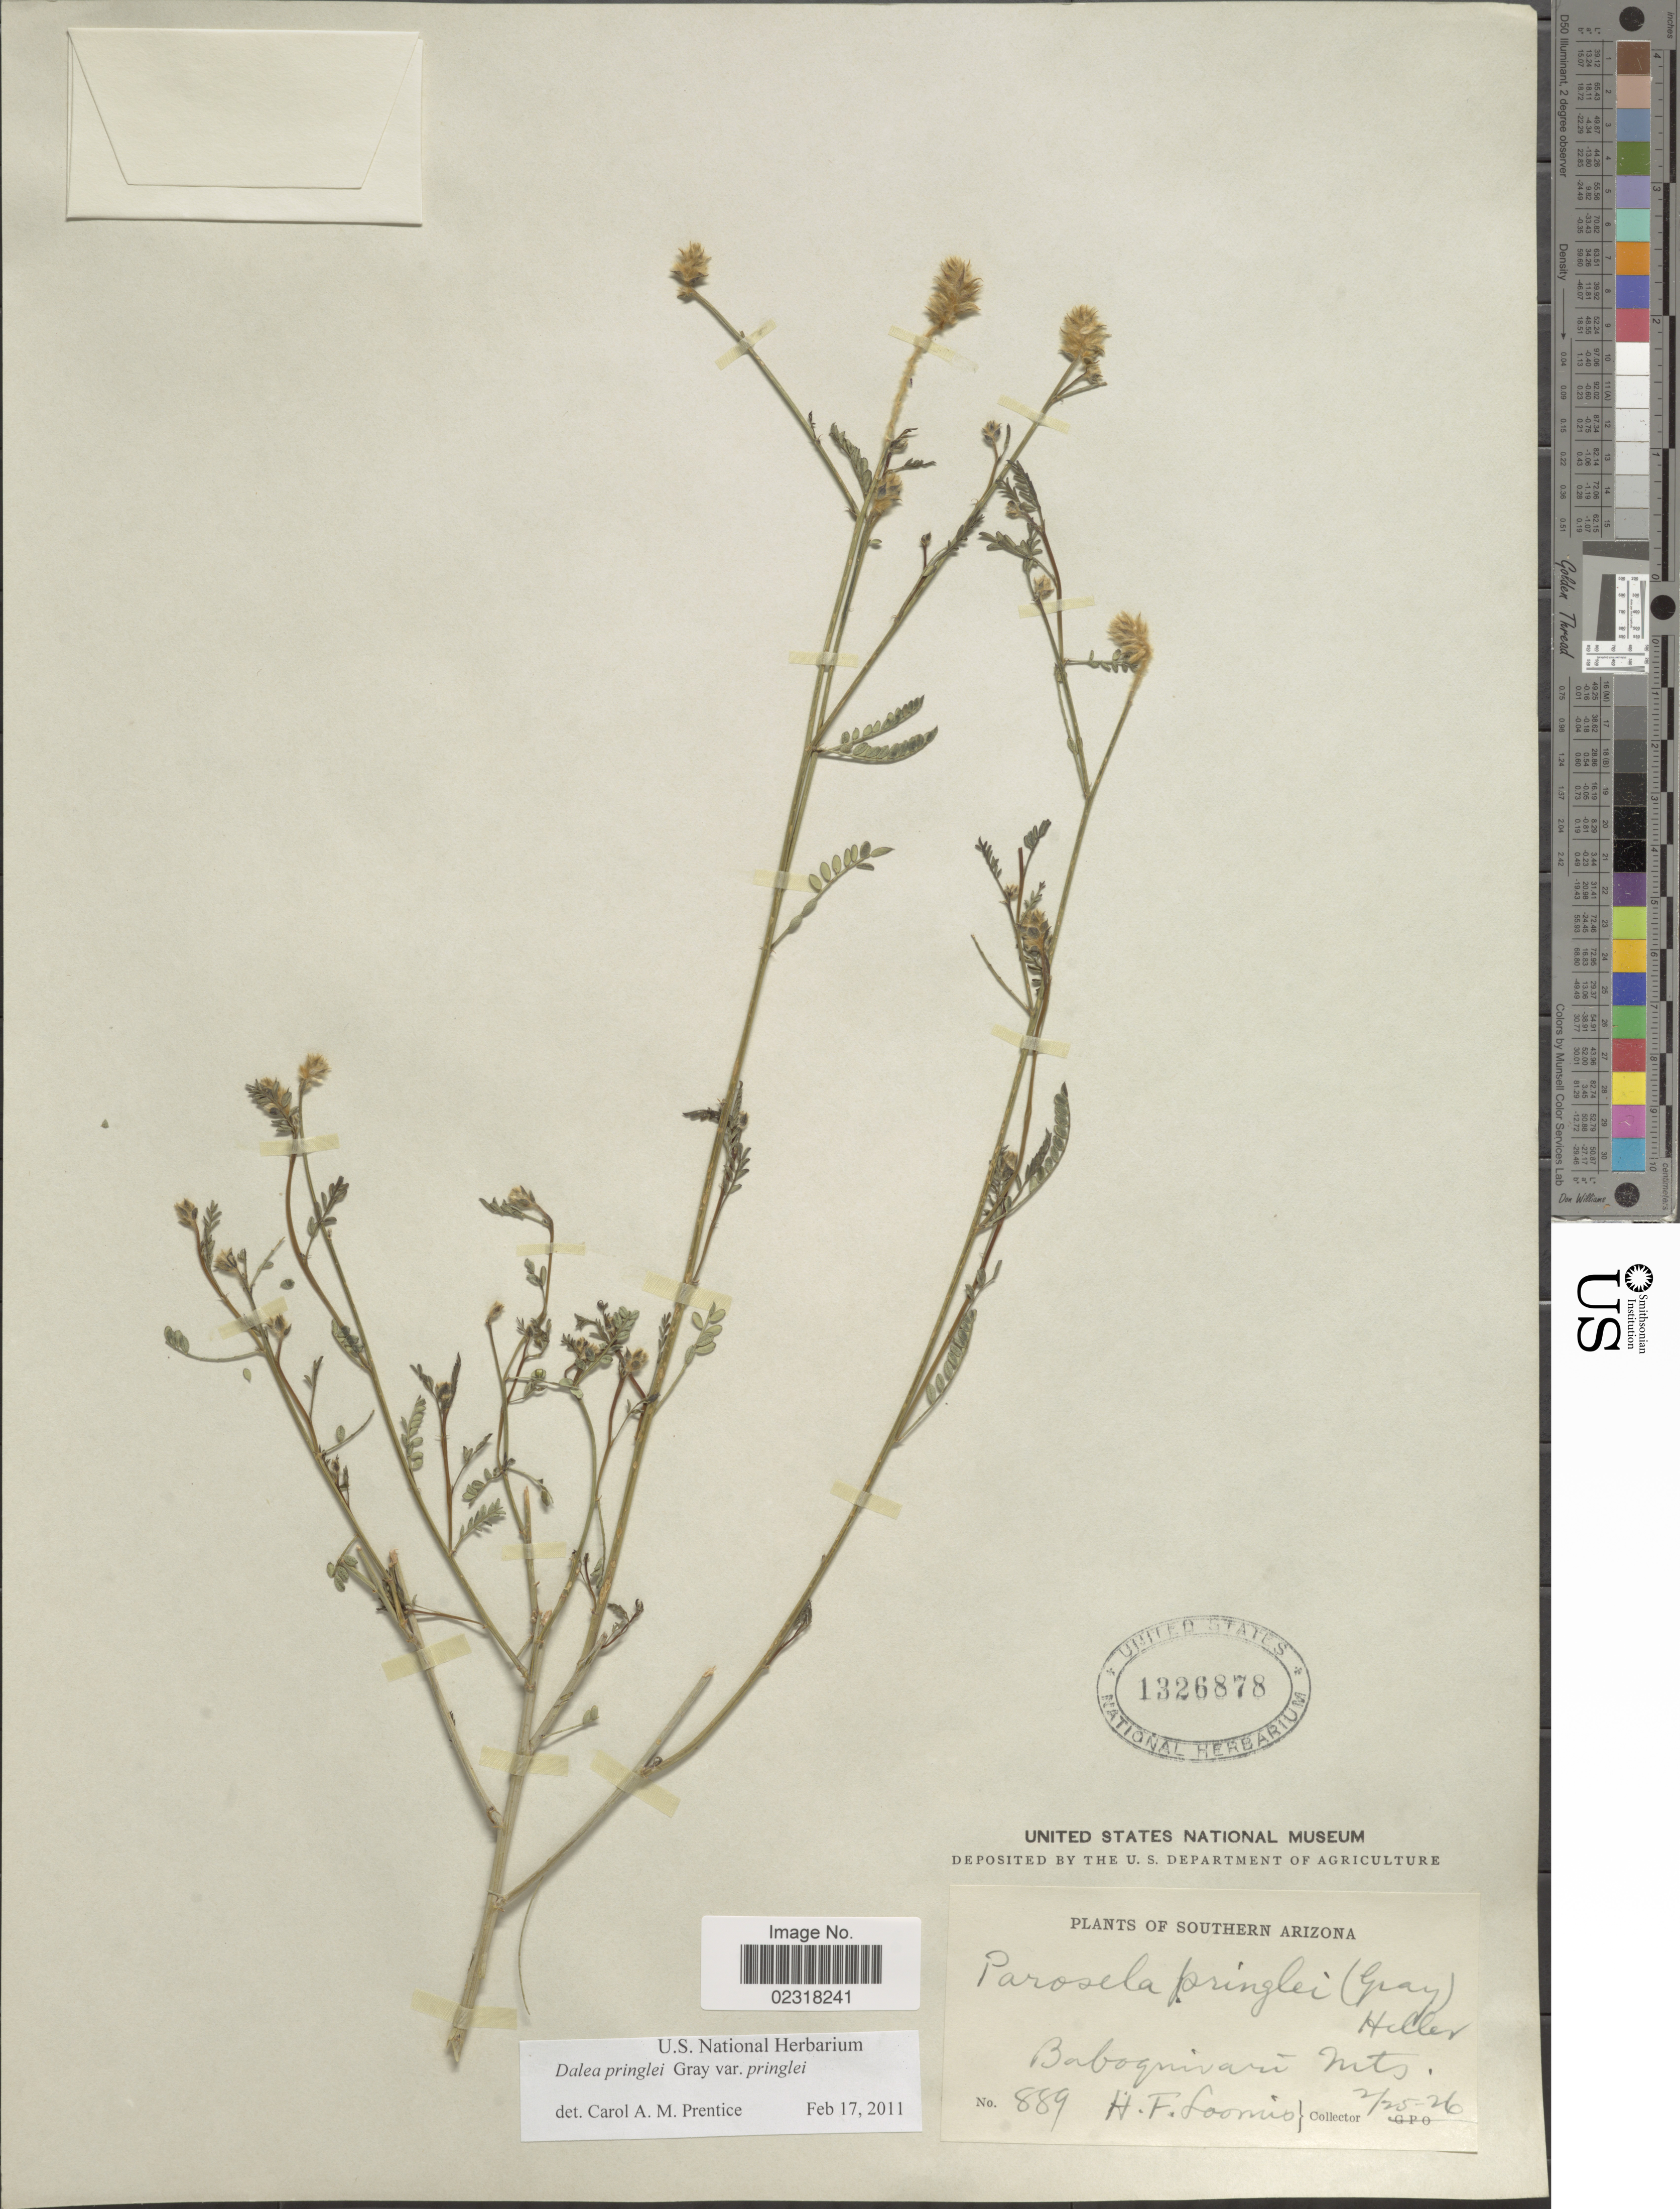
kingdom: Plantae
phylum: Tracheophyta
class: Magnoliopsida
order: Fabales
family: Fabaceae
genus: Dalea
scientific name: Dalea pringlei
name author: A. Gray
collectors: H. F. Loomis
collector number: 889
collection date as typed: Transcribed d/m/y: 25/2/26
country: United States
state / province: Arizona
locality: Southern Arizona, Baboqnivari Mts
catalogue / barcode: US 1326878